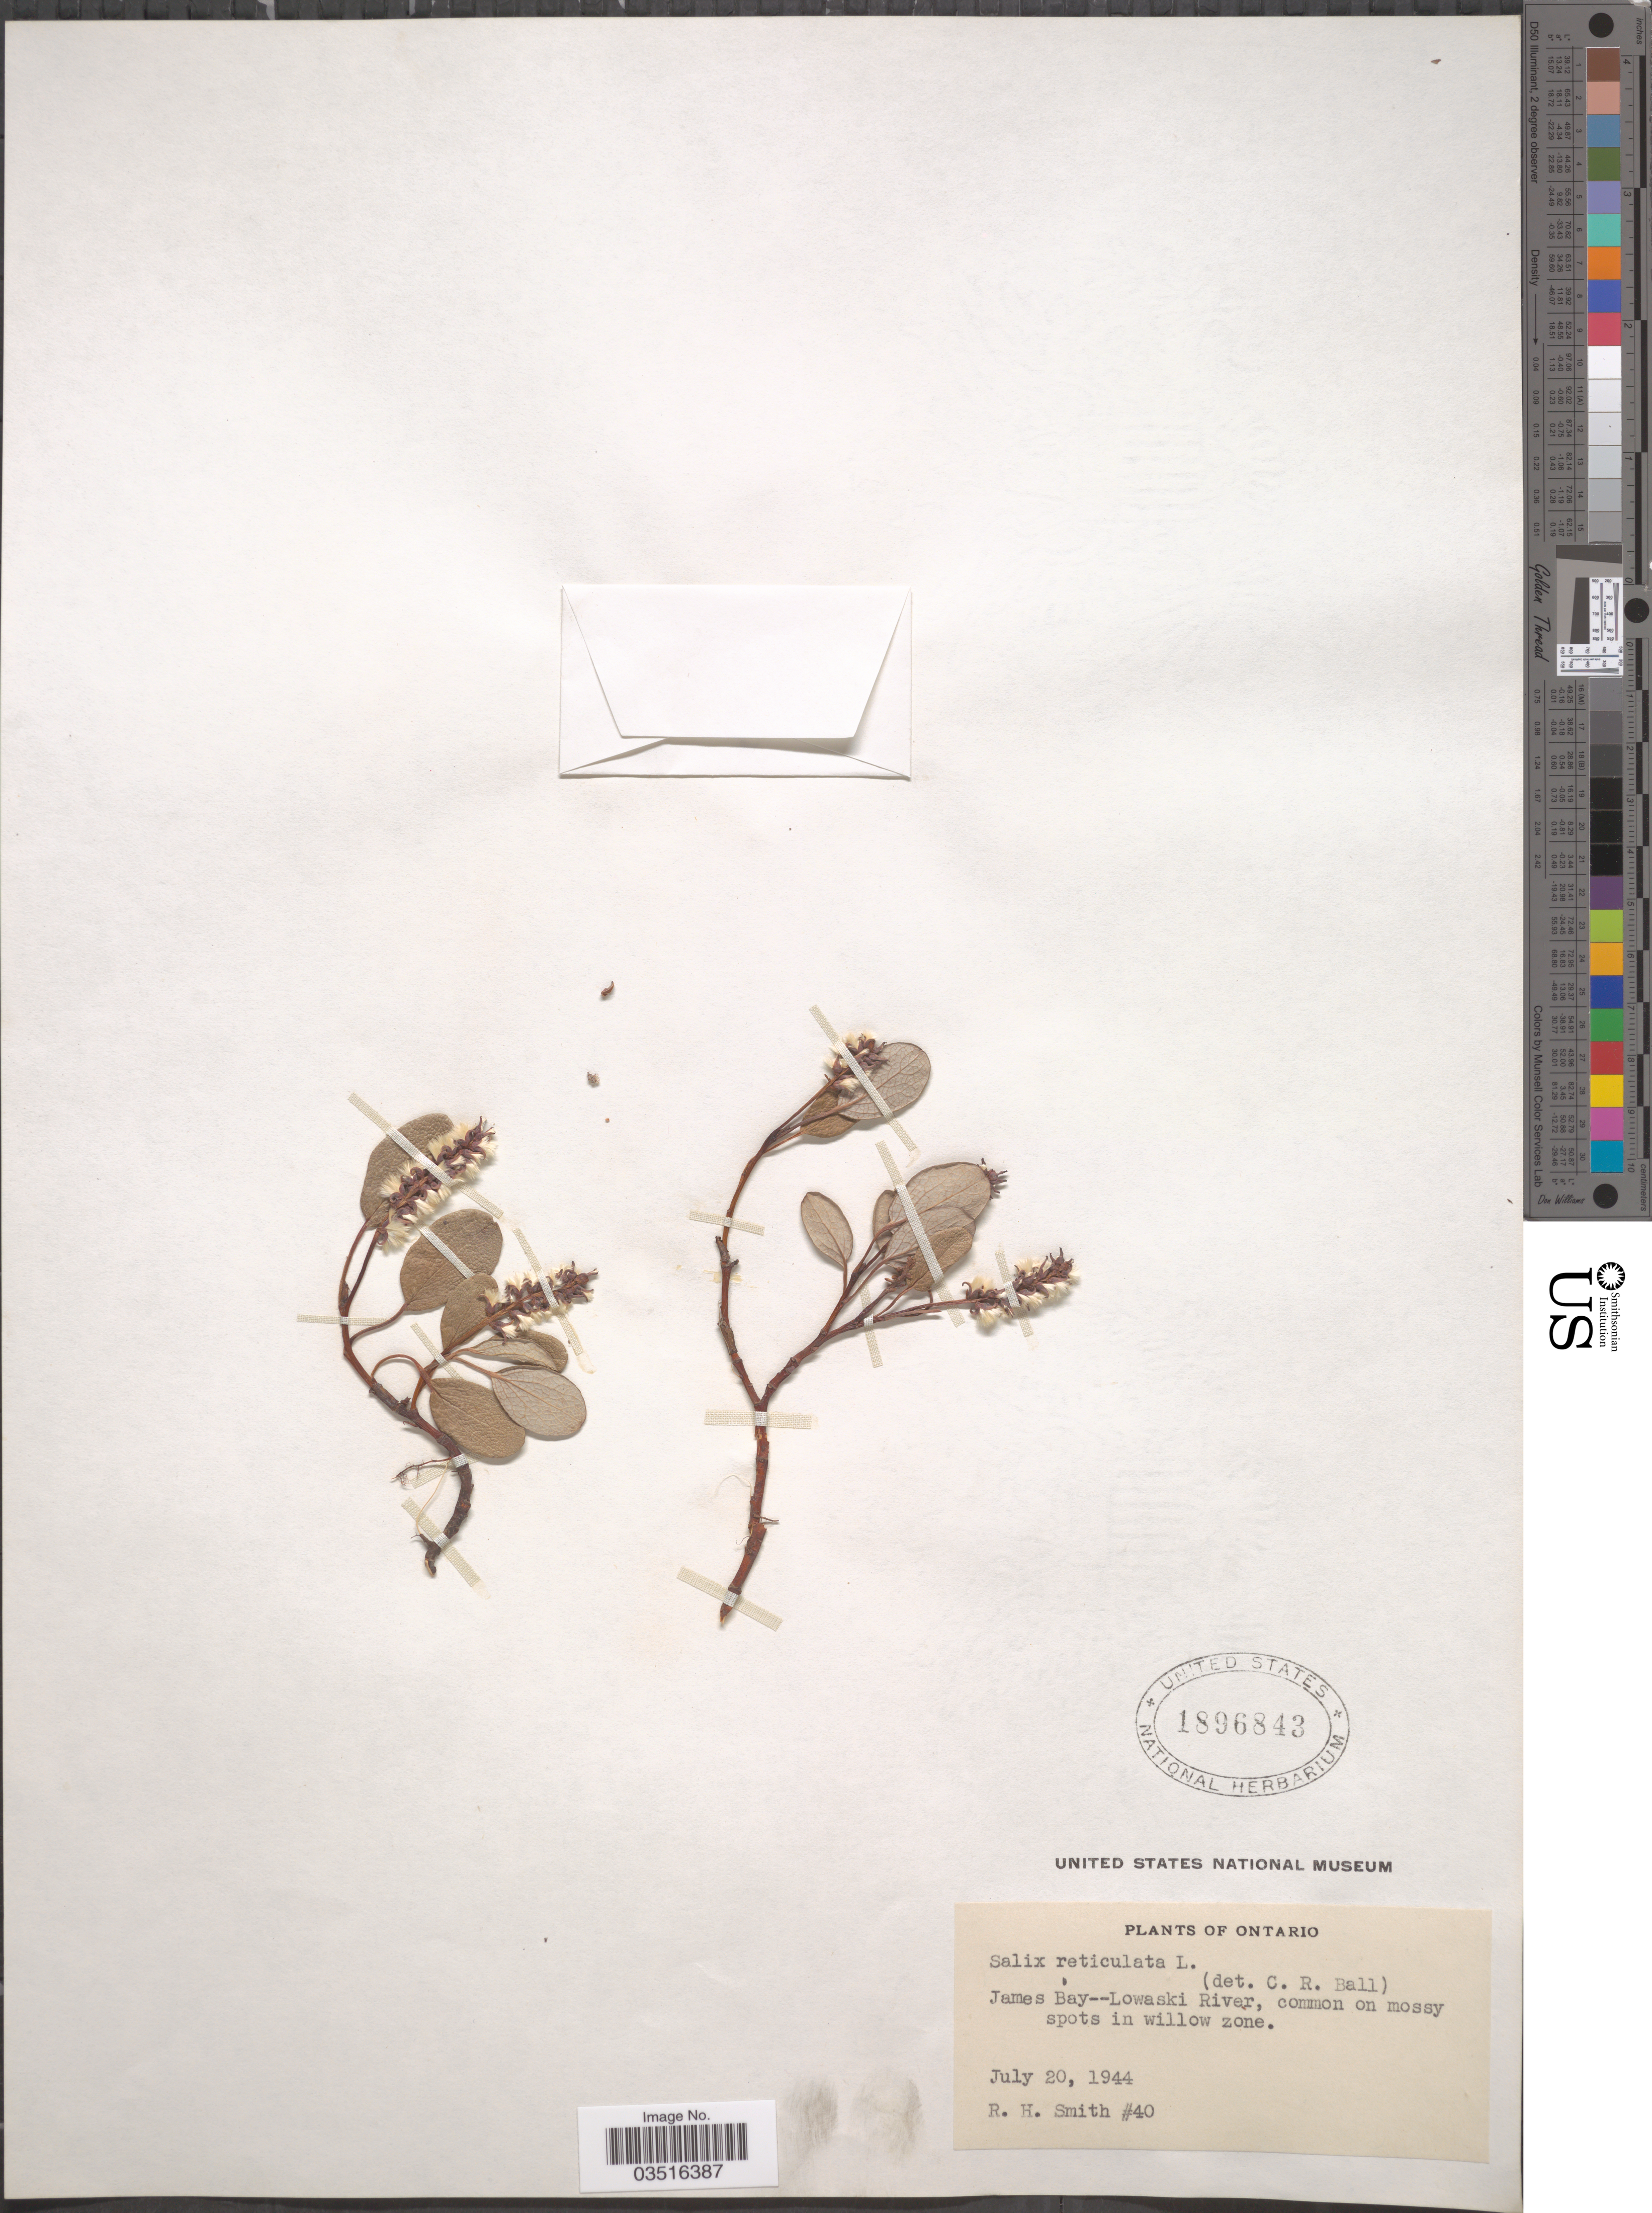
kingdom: Plantae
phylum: Tracheophyta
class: Magnoliopsida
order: Malpighiales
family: Salicaceae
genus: Salix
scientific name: Salix reticulata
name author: L.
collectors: R. H. Smith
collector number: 40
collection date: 1944-07-20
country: Canada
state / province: Ontario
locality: James Bay--Lowaski River.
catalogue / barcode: US 1896843